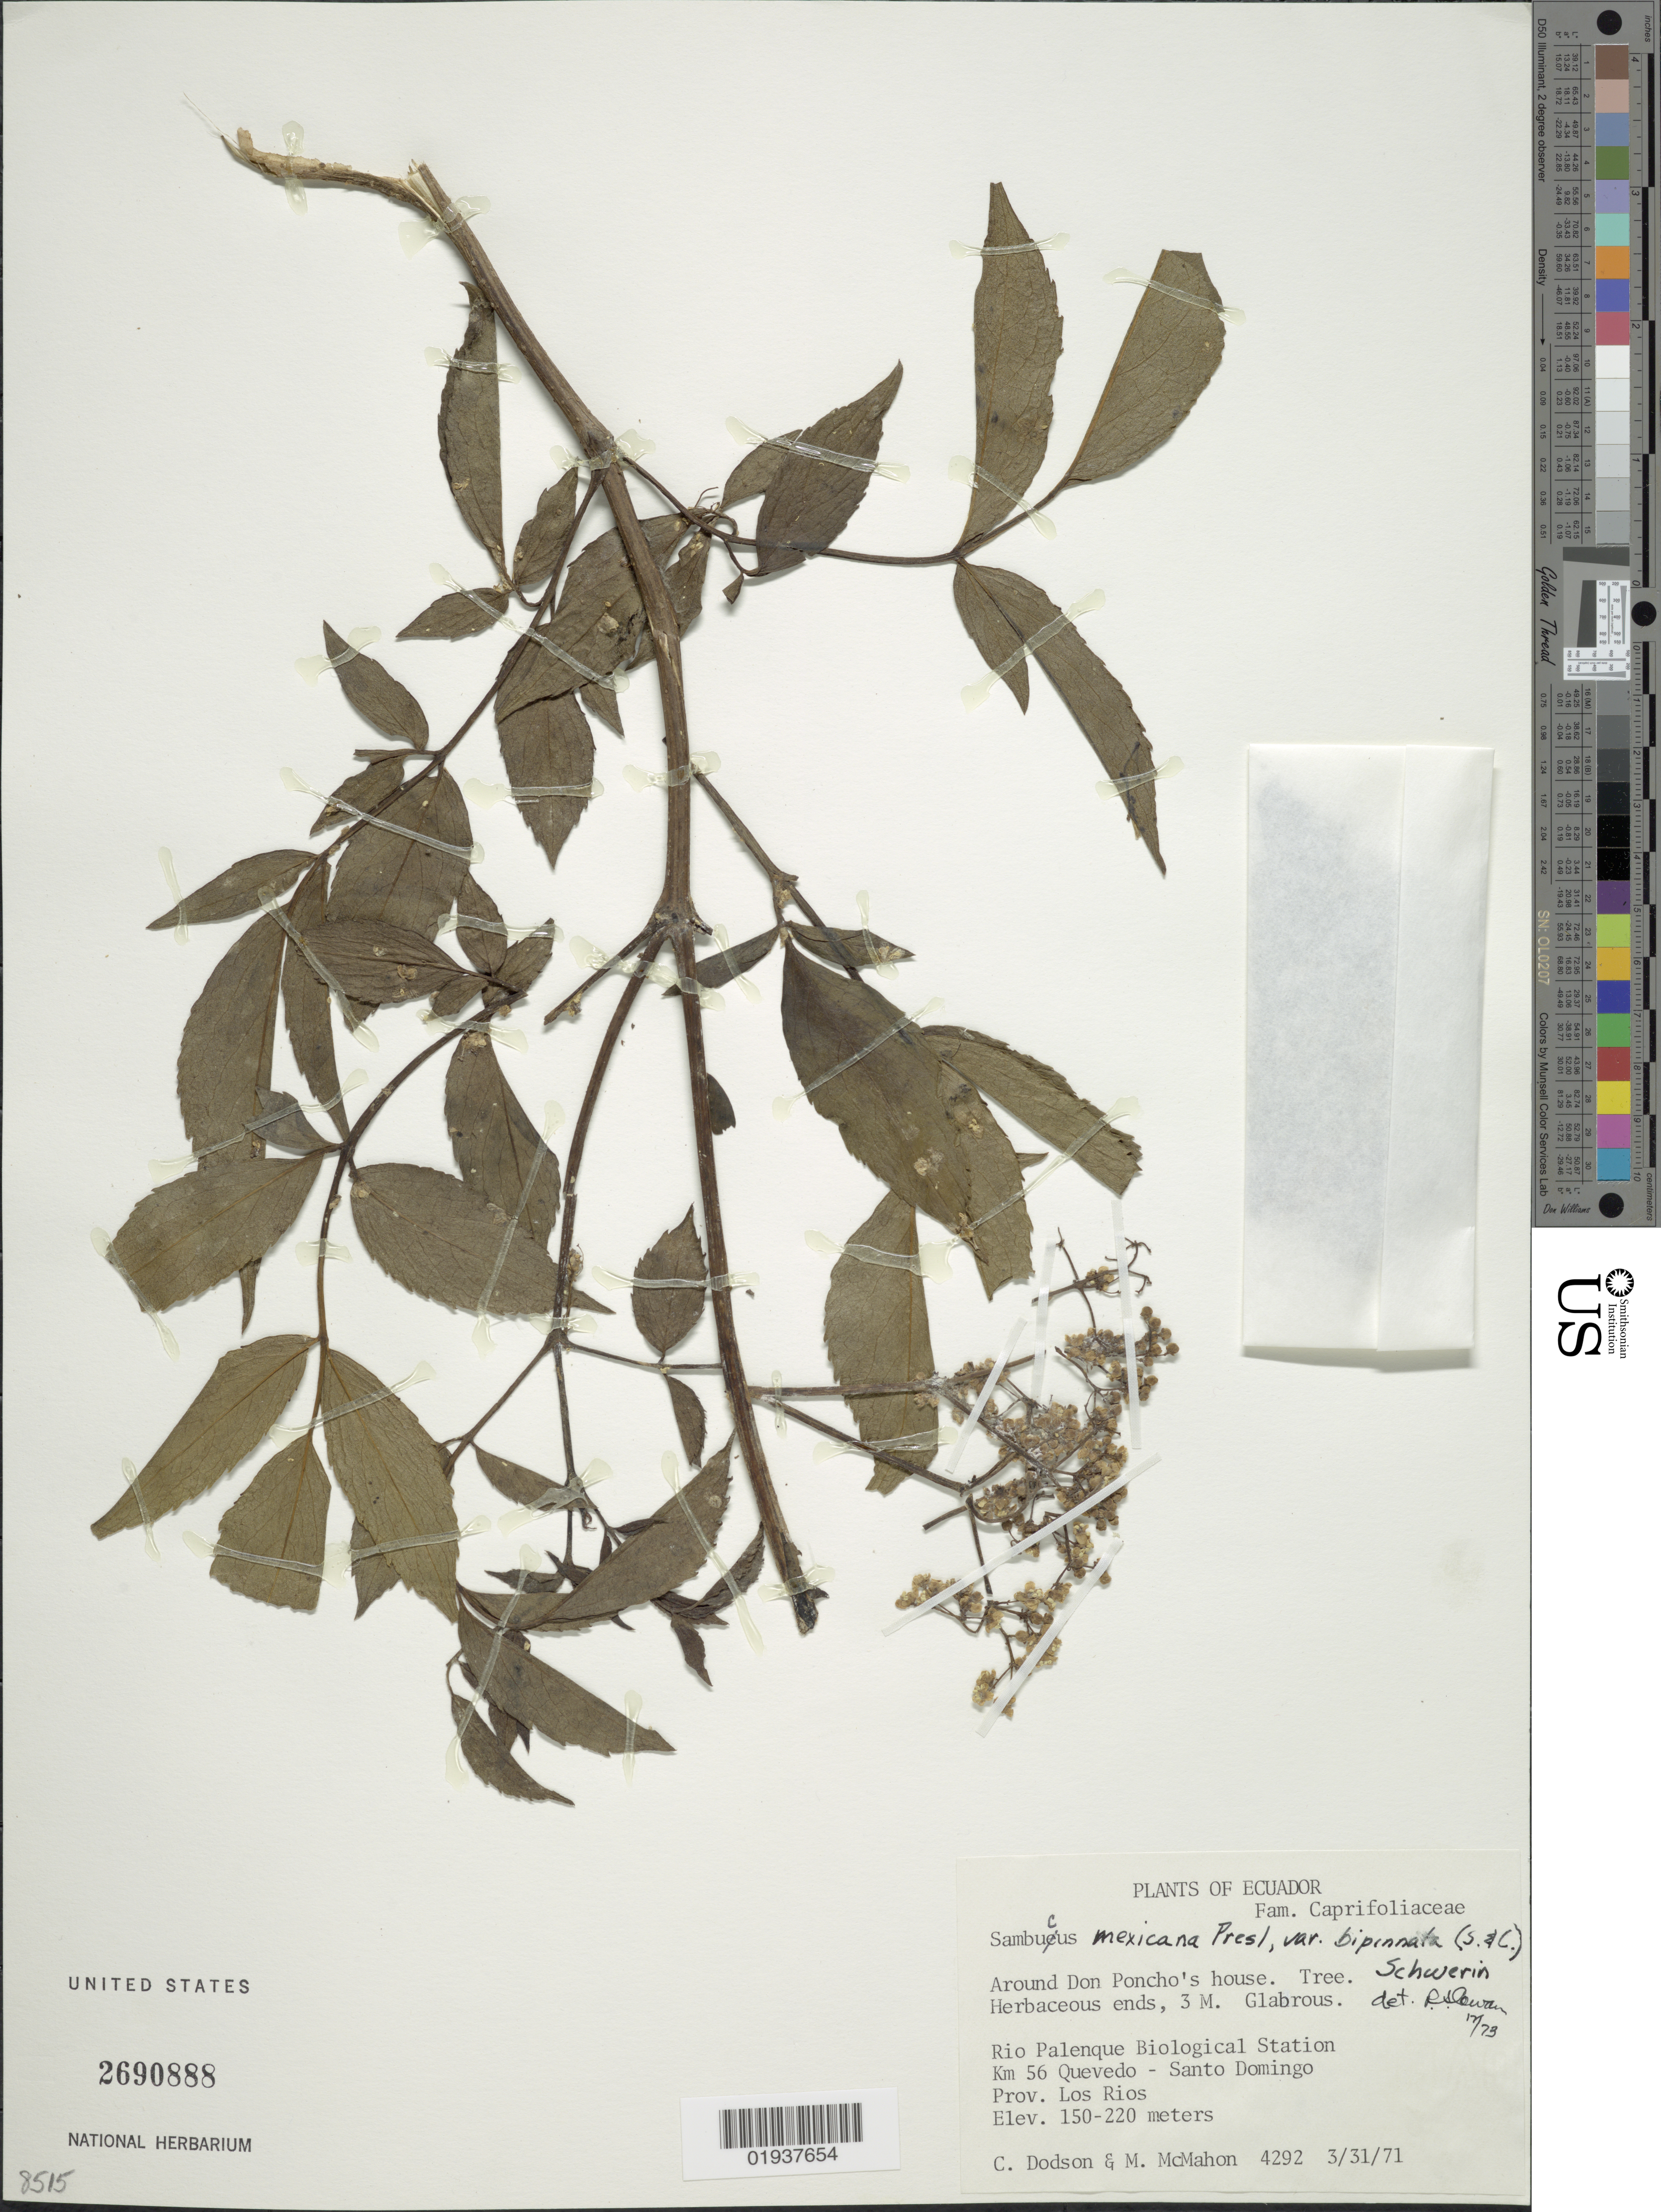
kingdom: Plantae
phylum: Tracheophyta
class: Magnoliopsida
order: Dipsacales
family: Viburnaceae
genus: Sambucus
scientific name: Sambucus canadensis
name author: L.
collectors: C. Dodson & M. McMahon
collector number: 4292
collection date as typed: Transcribed d/m/y: 31/3/71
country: Ecuador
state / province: Los Ríos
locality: Rio Palenque Biological Station Km 56 Quevedo - Santo Domingo.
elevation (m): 150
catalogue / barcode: US 2690888